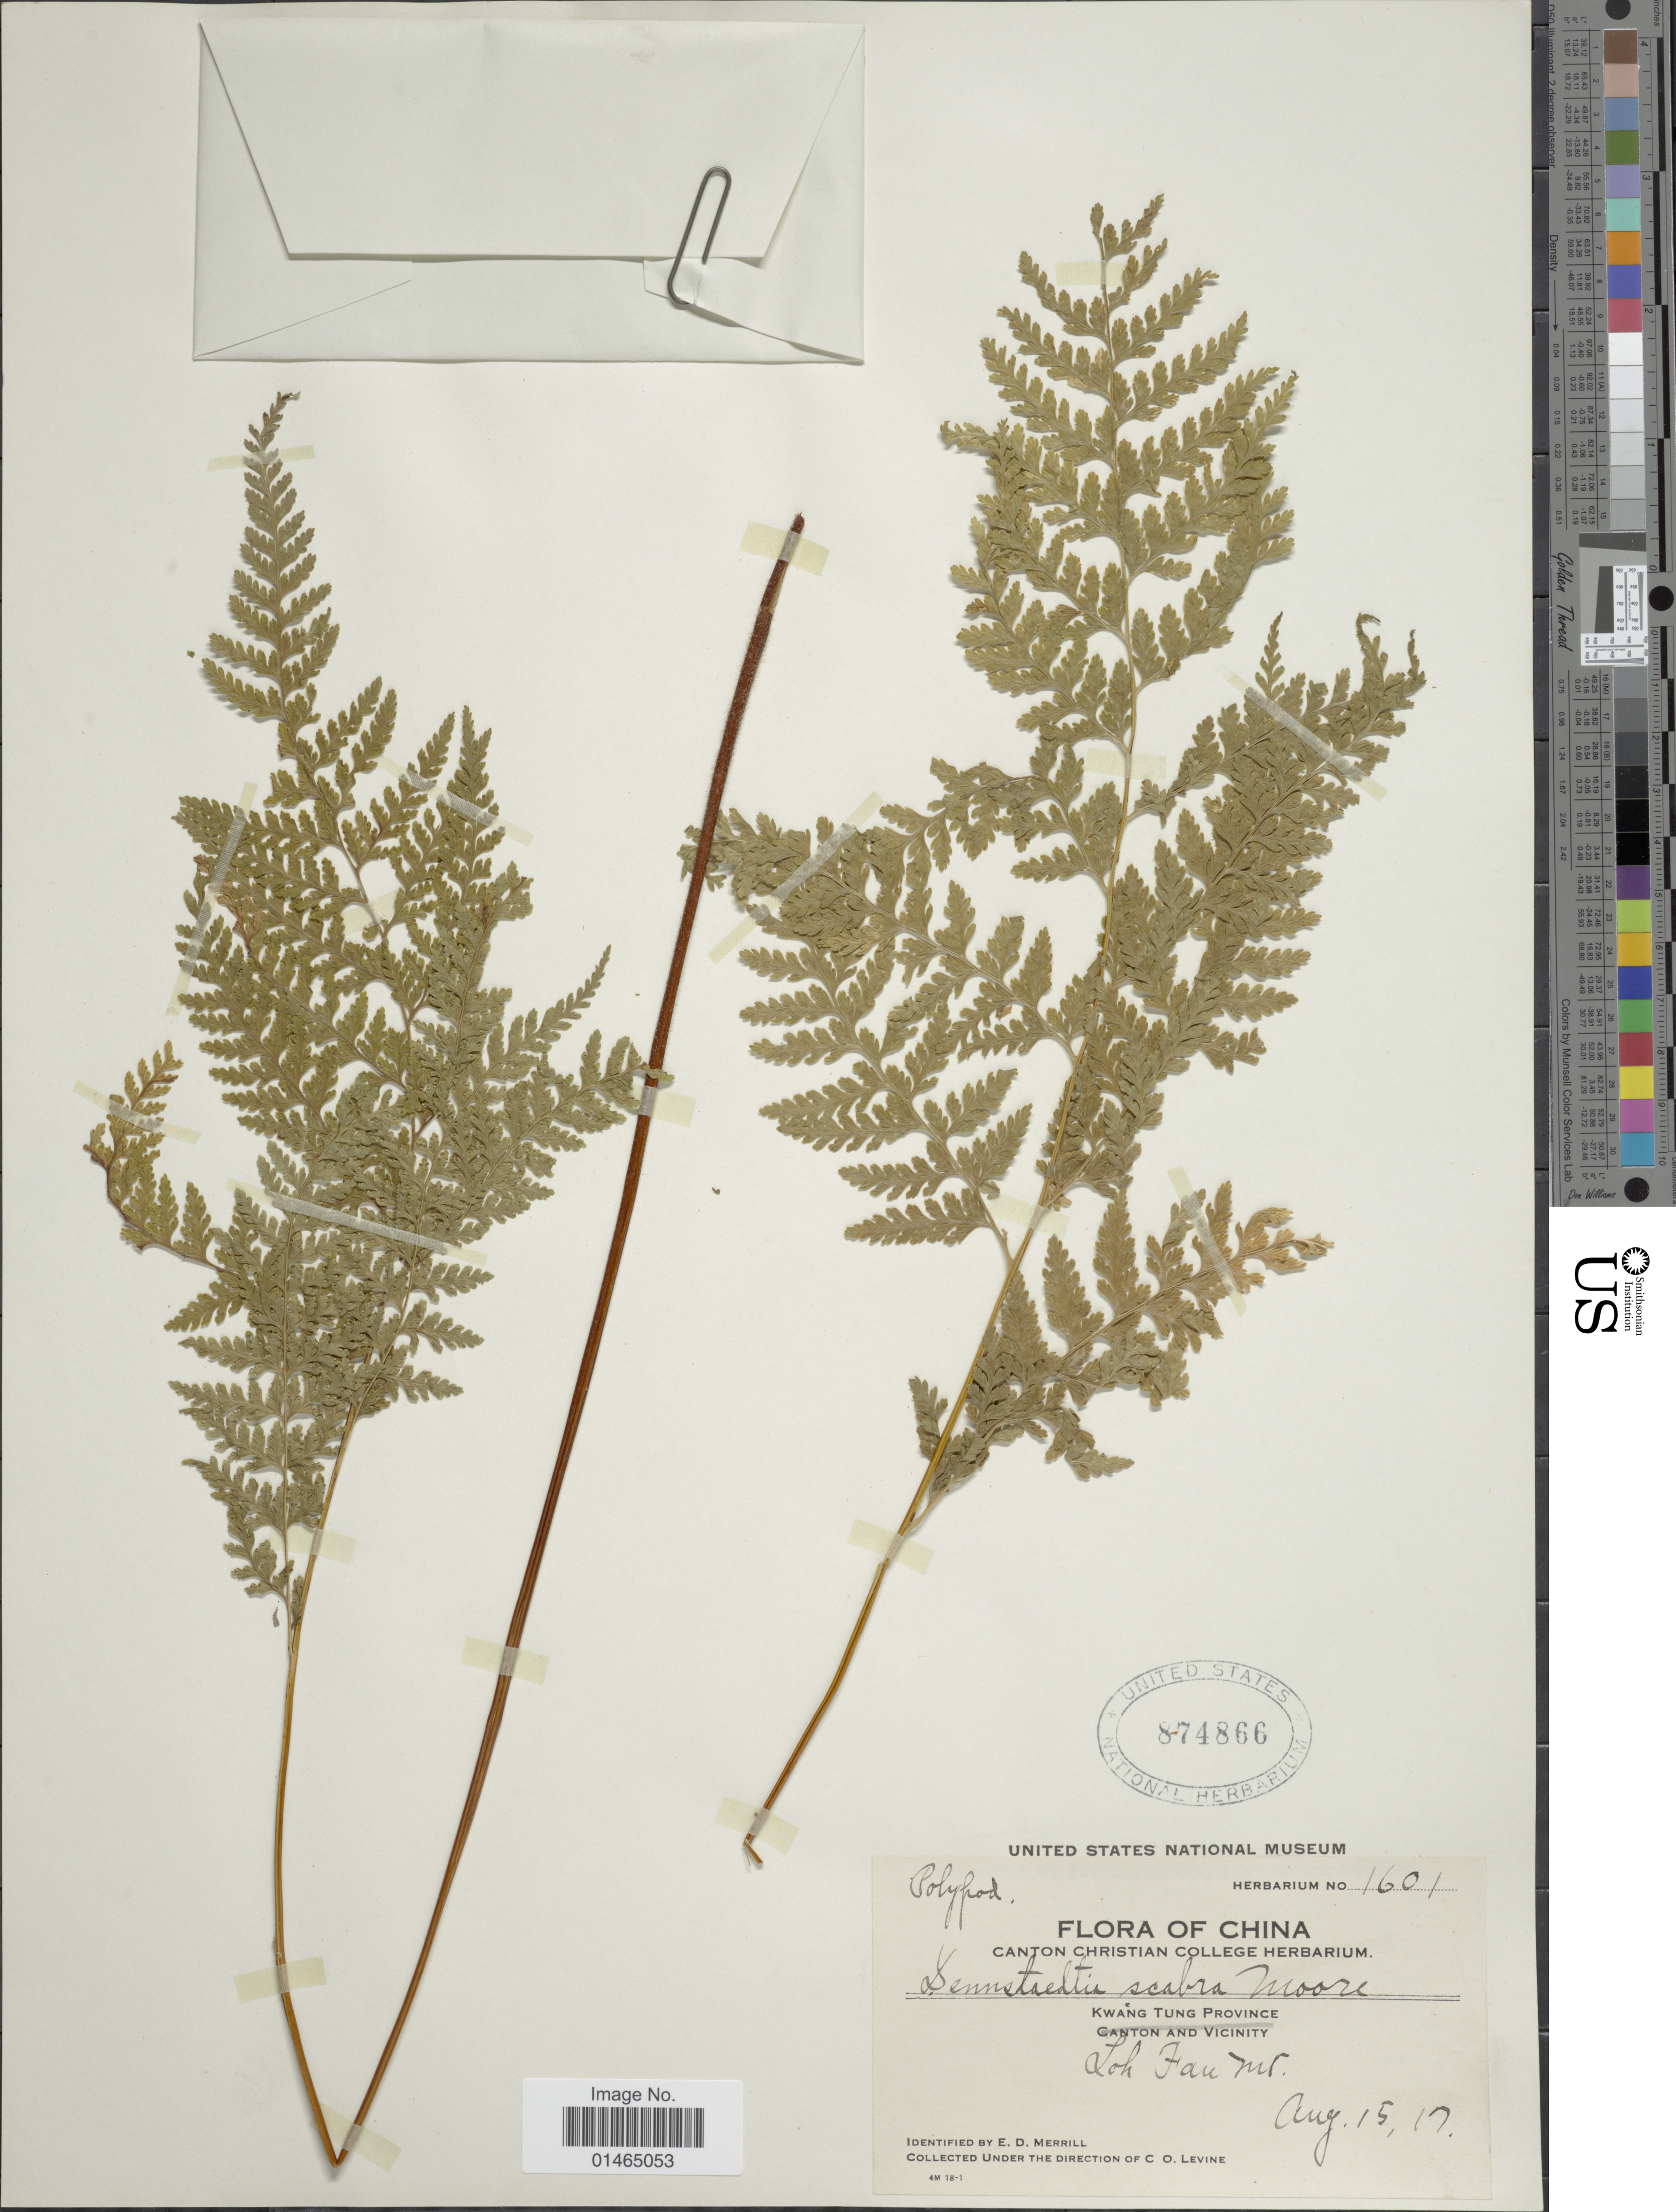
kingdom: Plantae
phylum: Tracheophyta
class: Polypodiopsida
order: Polypodiales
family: Dennstaedtiaceae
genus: Dennstaedtia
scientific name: Dennstaedtia scabra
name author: (Wall. ex Hook.) T. Moore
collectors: E. D. Merrill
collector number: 1601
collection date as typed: Transcribed d/m/y: 15/8/17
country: China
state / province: Guangdong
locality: Kwangtung Province. Loh Fau Mt.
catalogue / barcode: US 874866